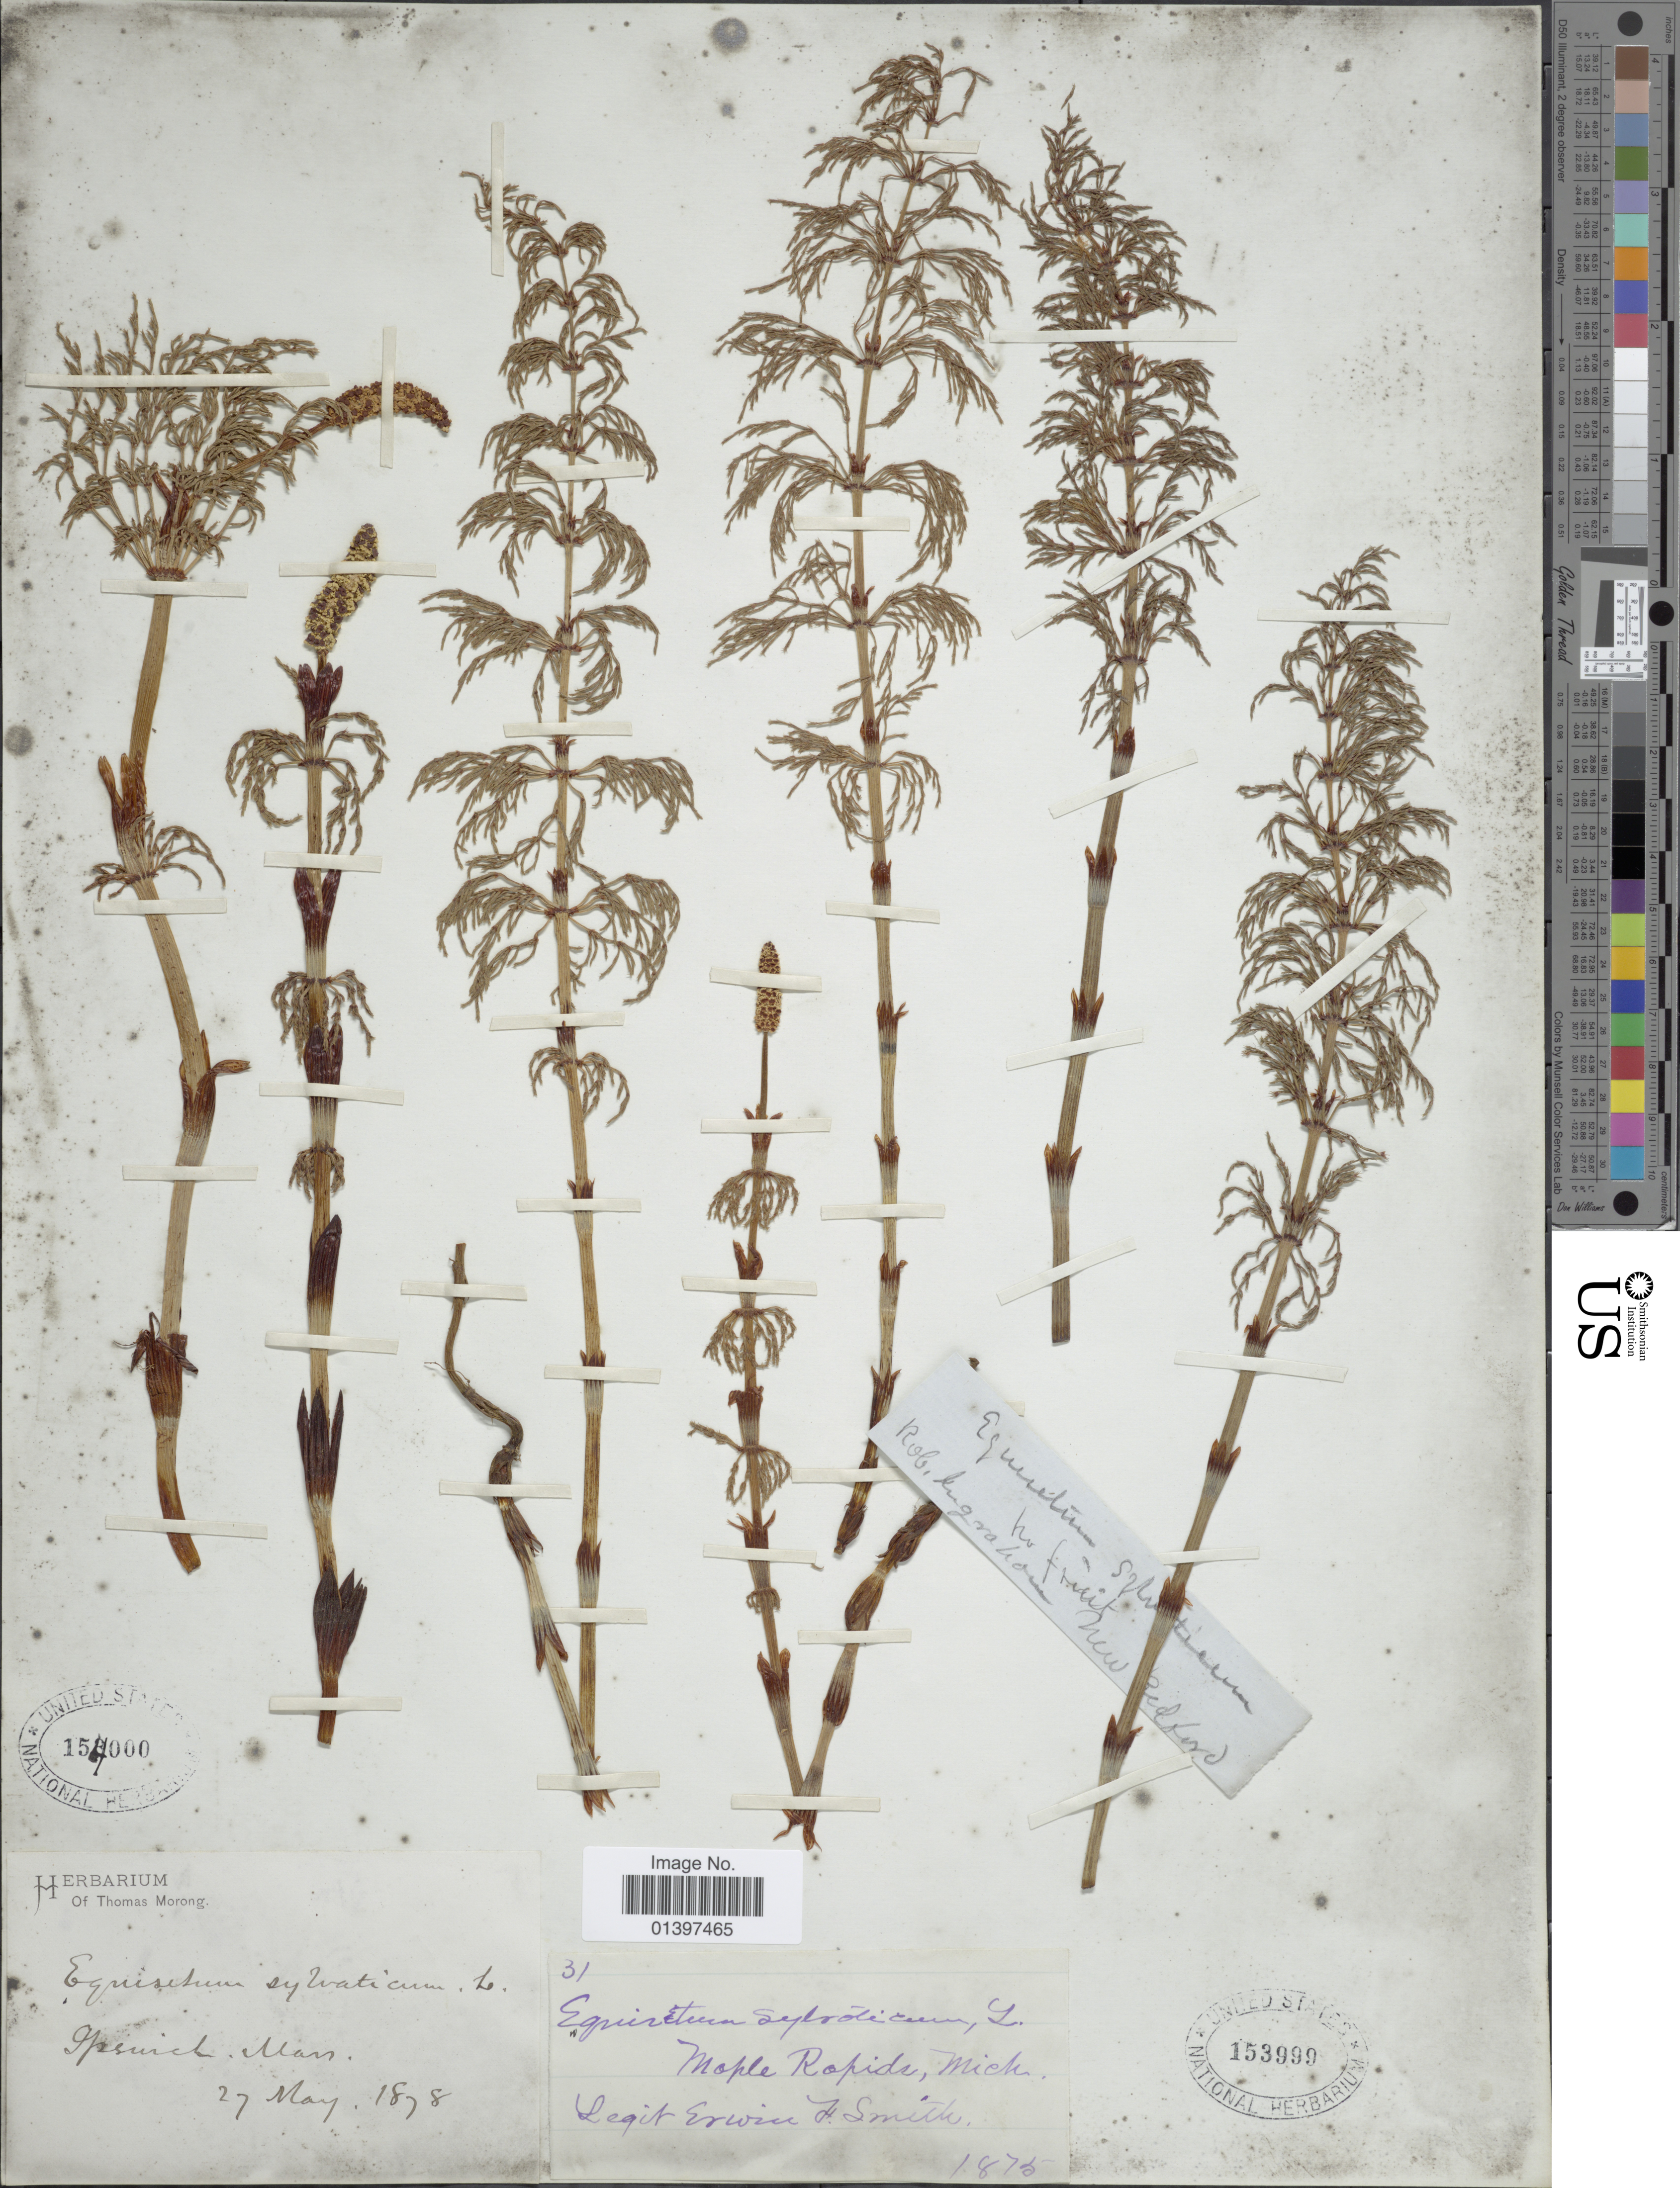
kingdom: Plantae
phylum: Tracheophyta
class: Polypodiopsida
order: Equisetales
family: Equisetaceae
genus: Equisetum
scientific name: Equisetum sylvaticum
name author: L.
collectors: ex herb. T. Morong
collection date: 1878-05-27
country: United States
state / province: Massachusetts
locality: Ipswick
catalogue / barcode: US 154000-2